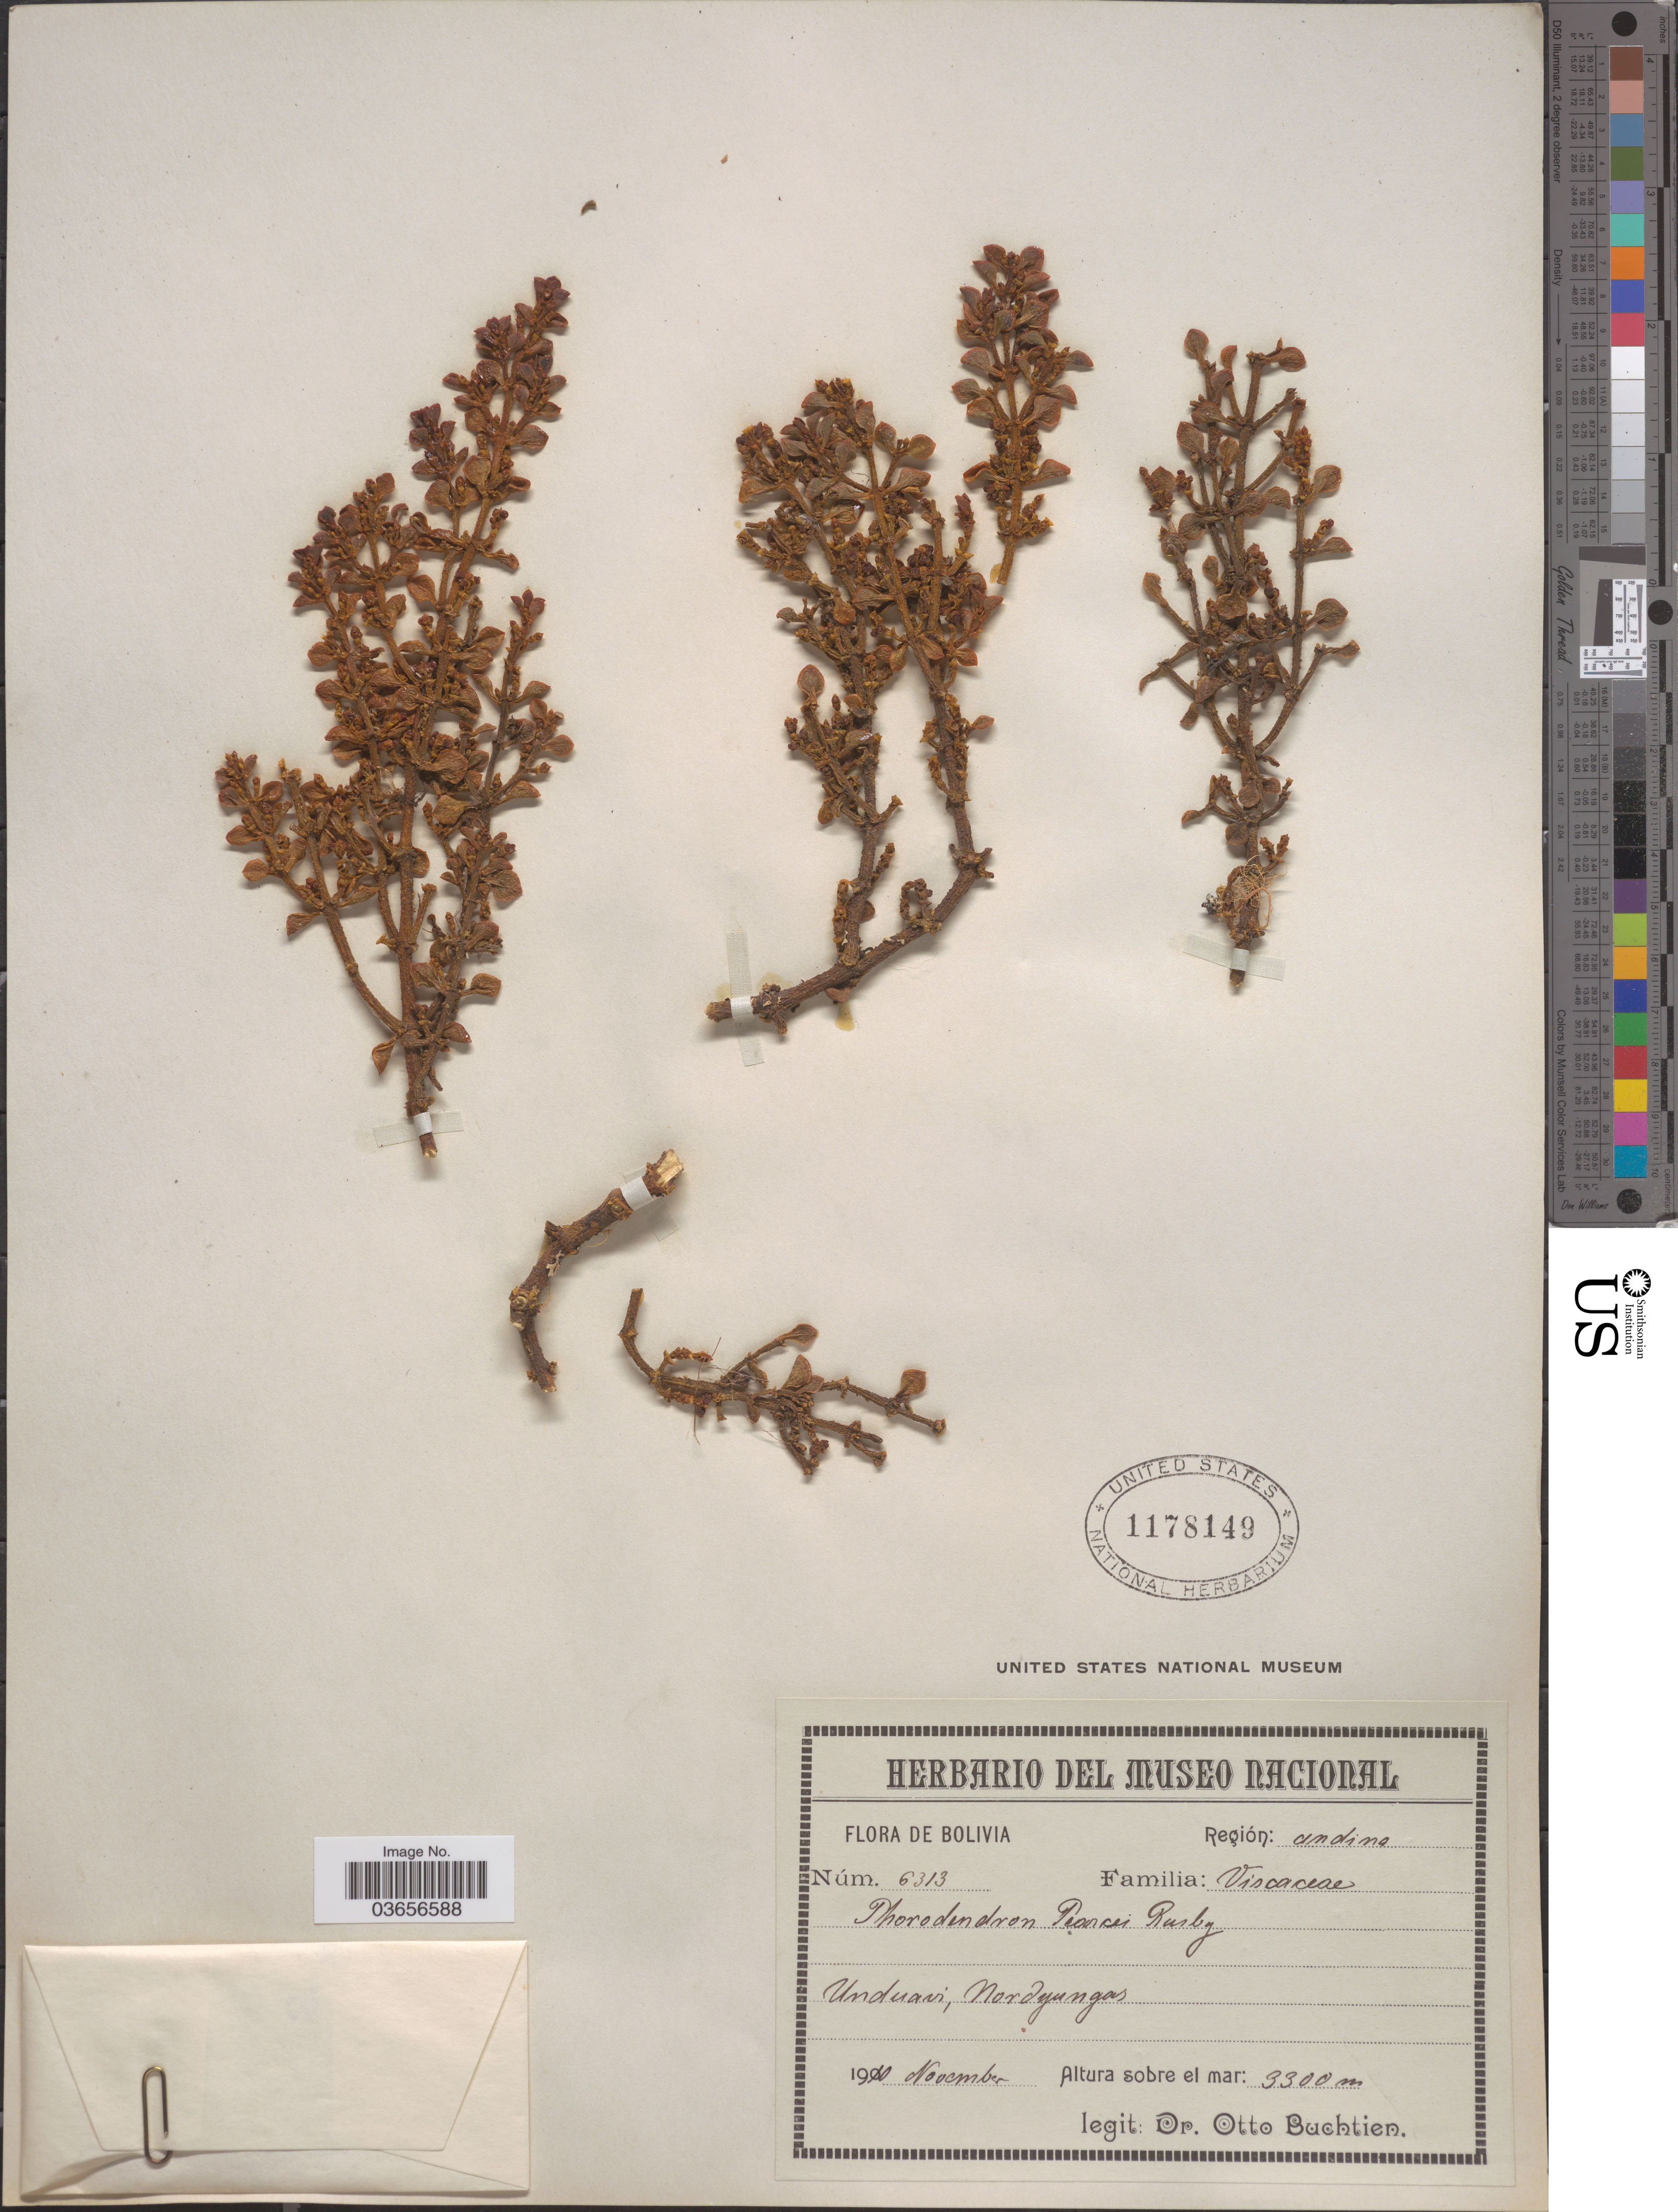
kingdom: Plantae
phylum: Tracheophyta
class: Magnoliopsida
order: Santalales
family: Viscaceae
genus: Dendrophthora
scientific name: Dendrophthora pearcei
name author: (Rusby) Kuijt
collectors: O. Buchtien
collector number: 6313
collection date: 1910-11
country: Bolivia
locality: Región: Andina, Unduavi, Nordyungas.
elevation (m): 3300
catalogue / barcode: US 1178149